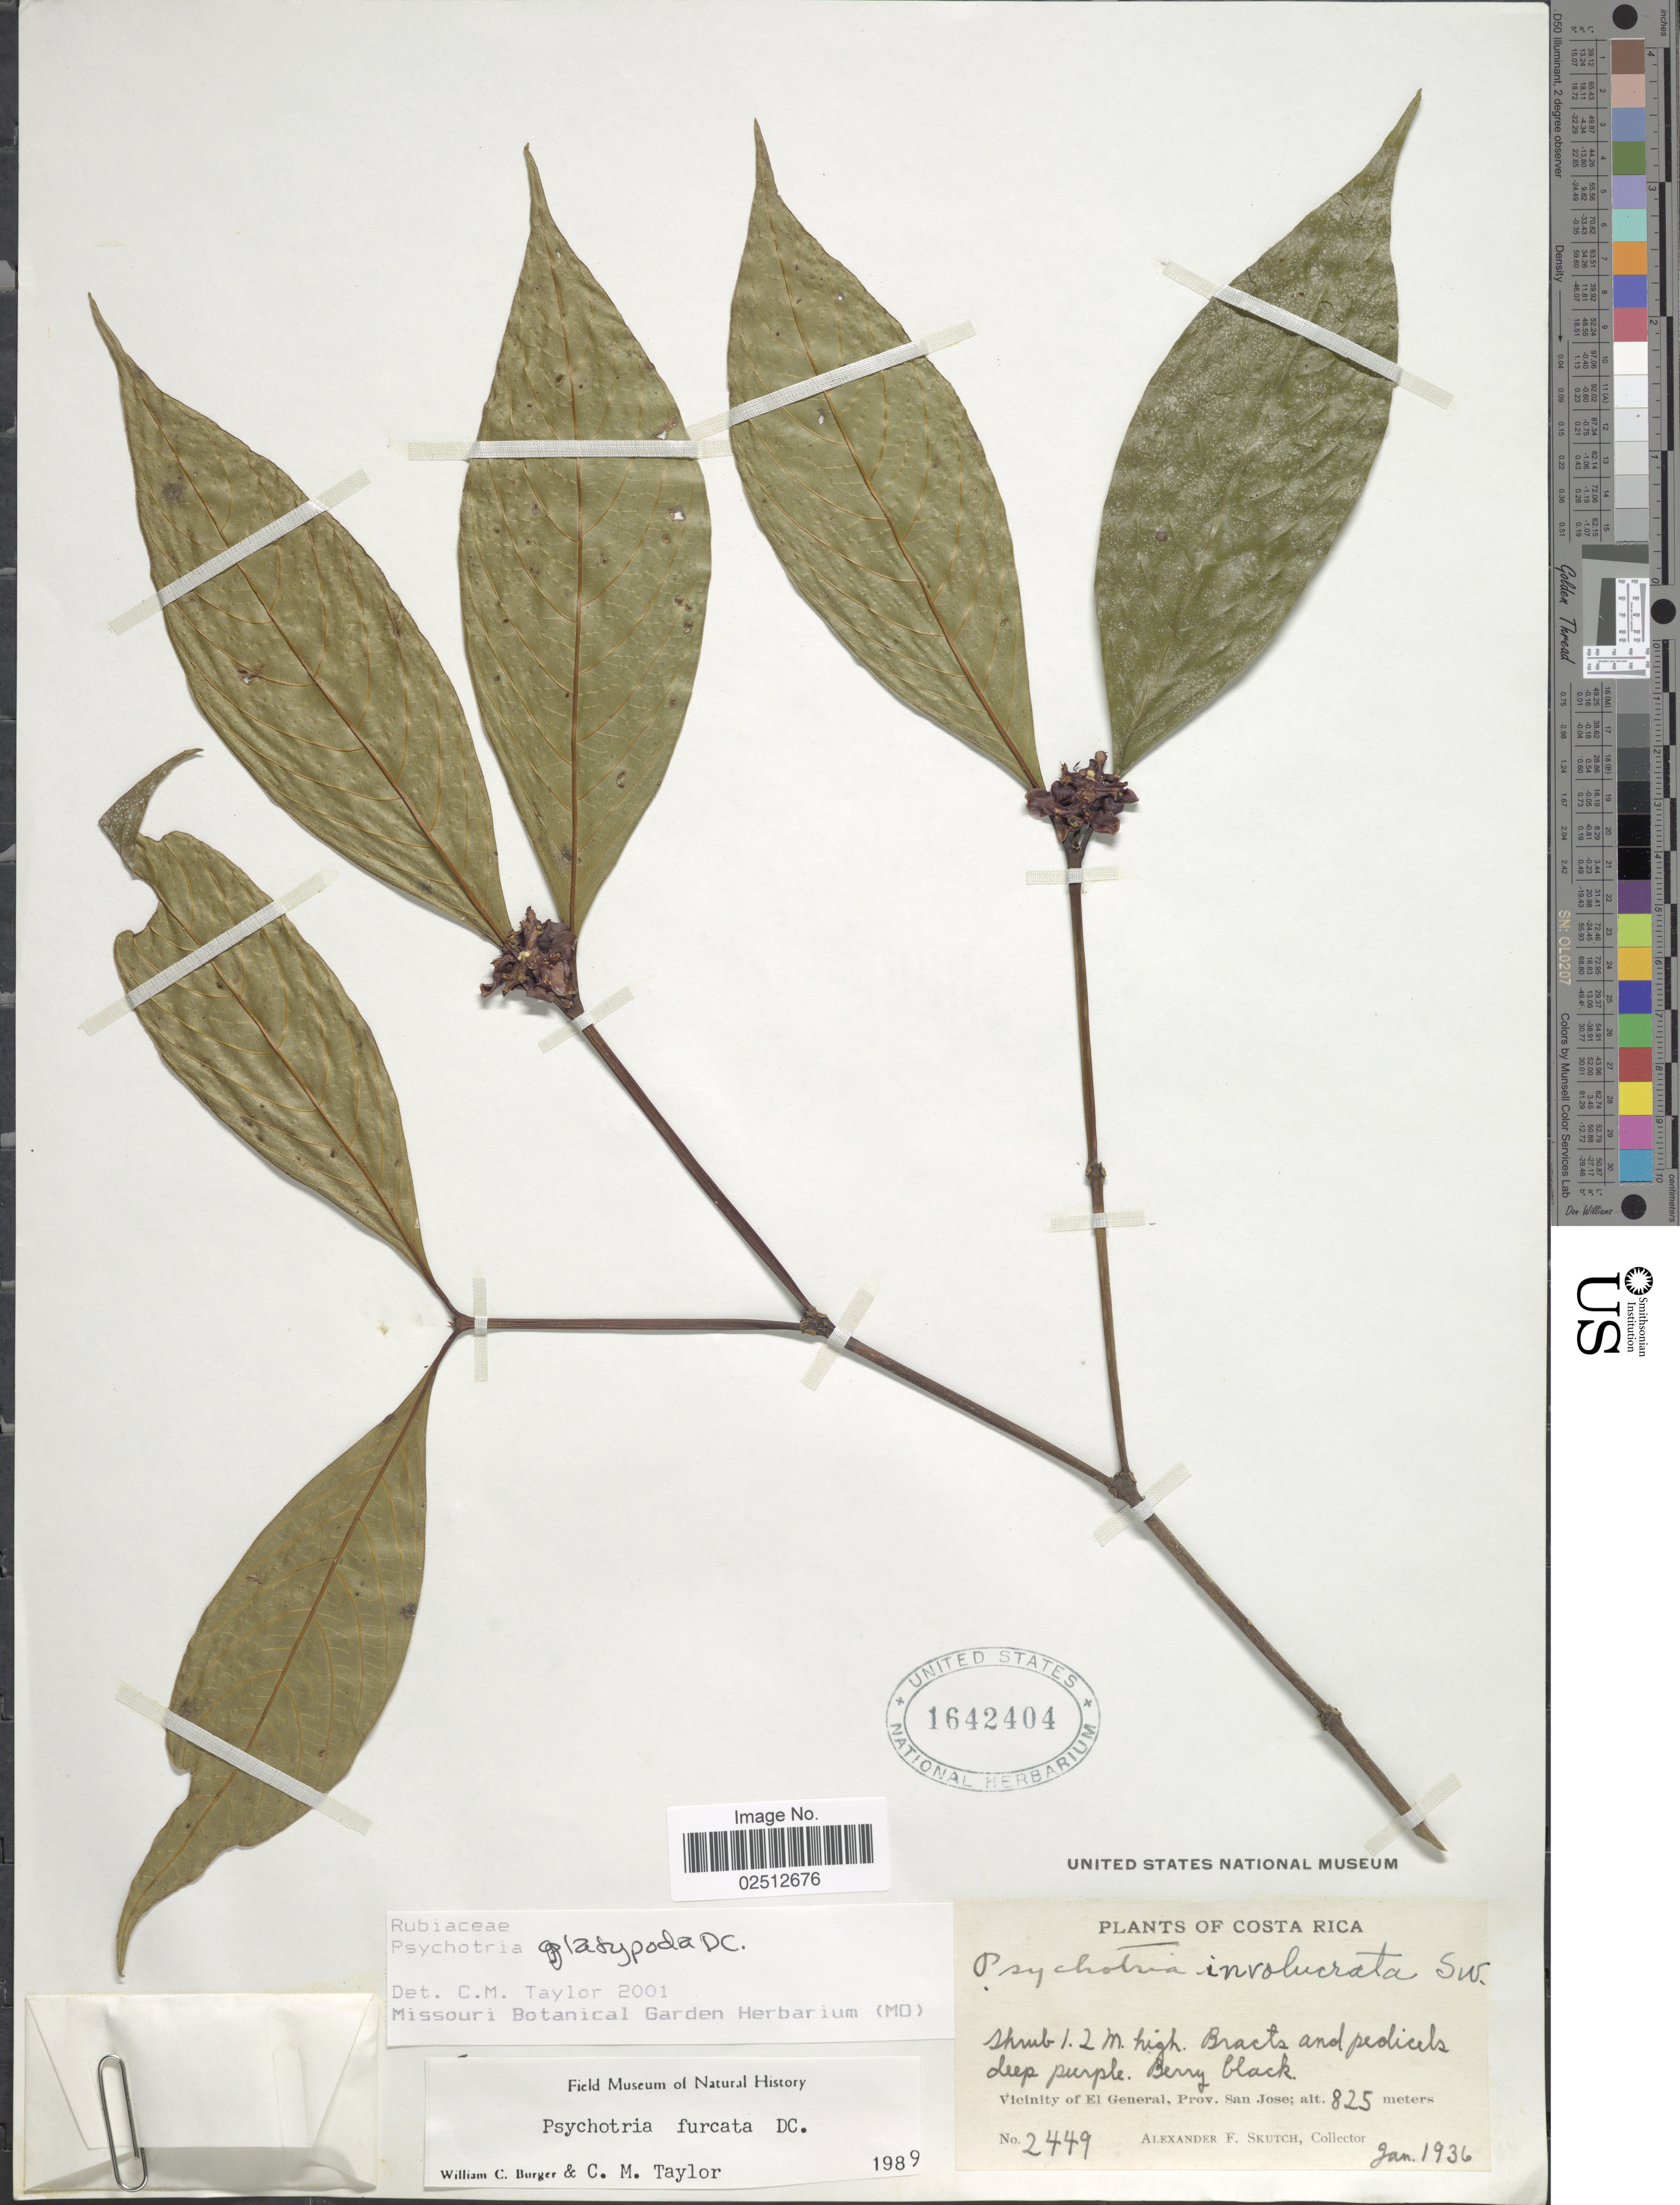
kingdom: Plantae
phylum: Tracheophyta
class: Magnoliopsida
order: Gentianales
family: Rubiaceae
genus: Psychotria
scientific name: Psychotria platypoda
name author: DC.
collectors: A. F. Skutch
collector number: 2449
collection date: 1936-01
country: Costa Rica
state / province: San José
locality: Vicinity of El General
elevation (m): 825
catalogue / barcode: US 1642404